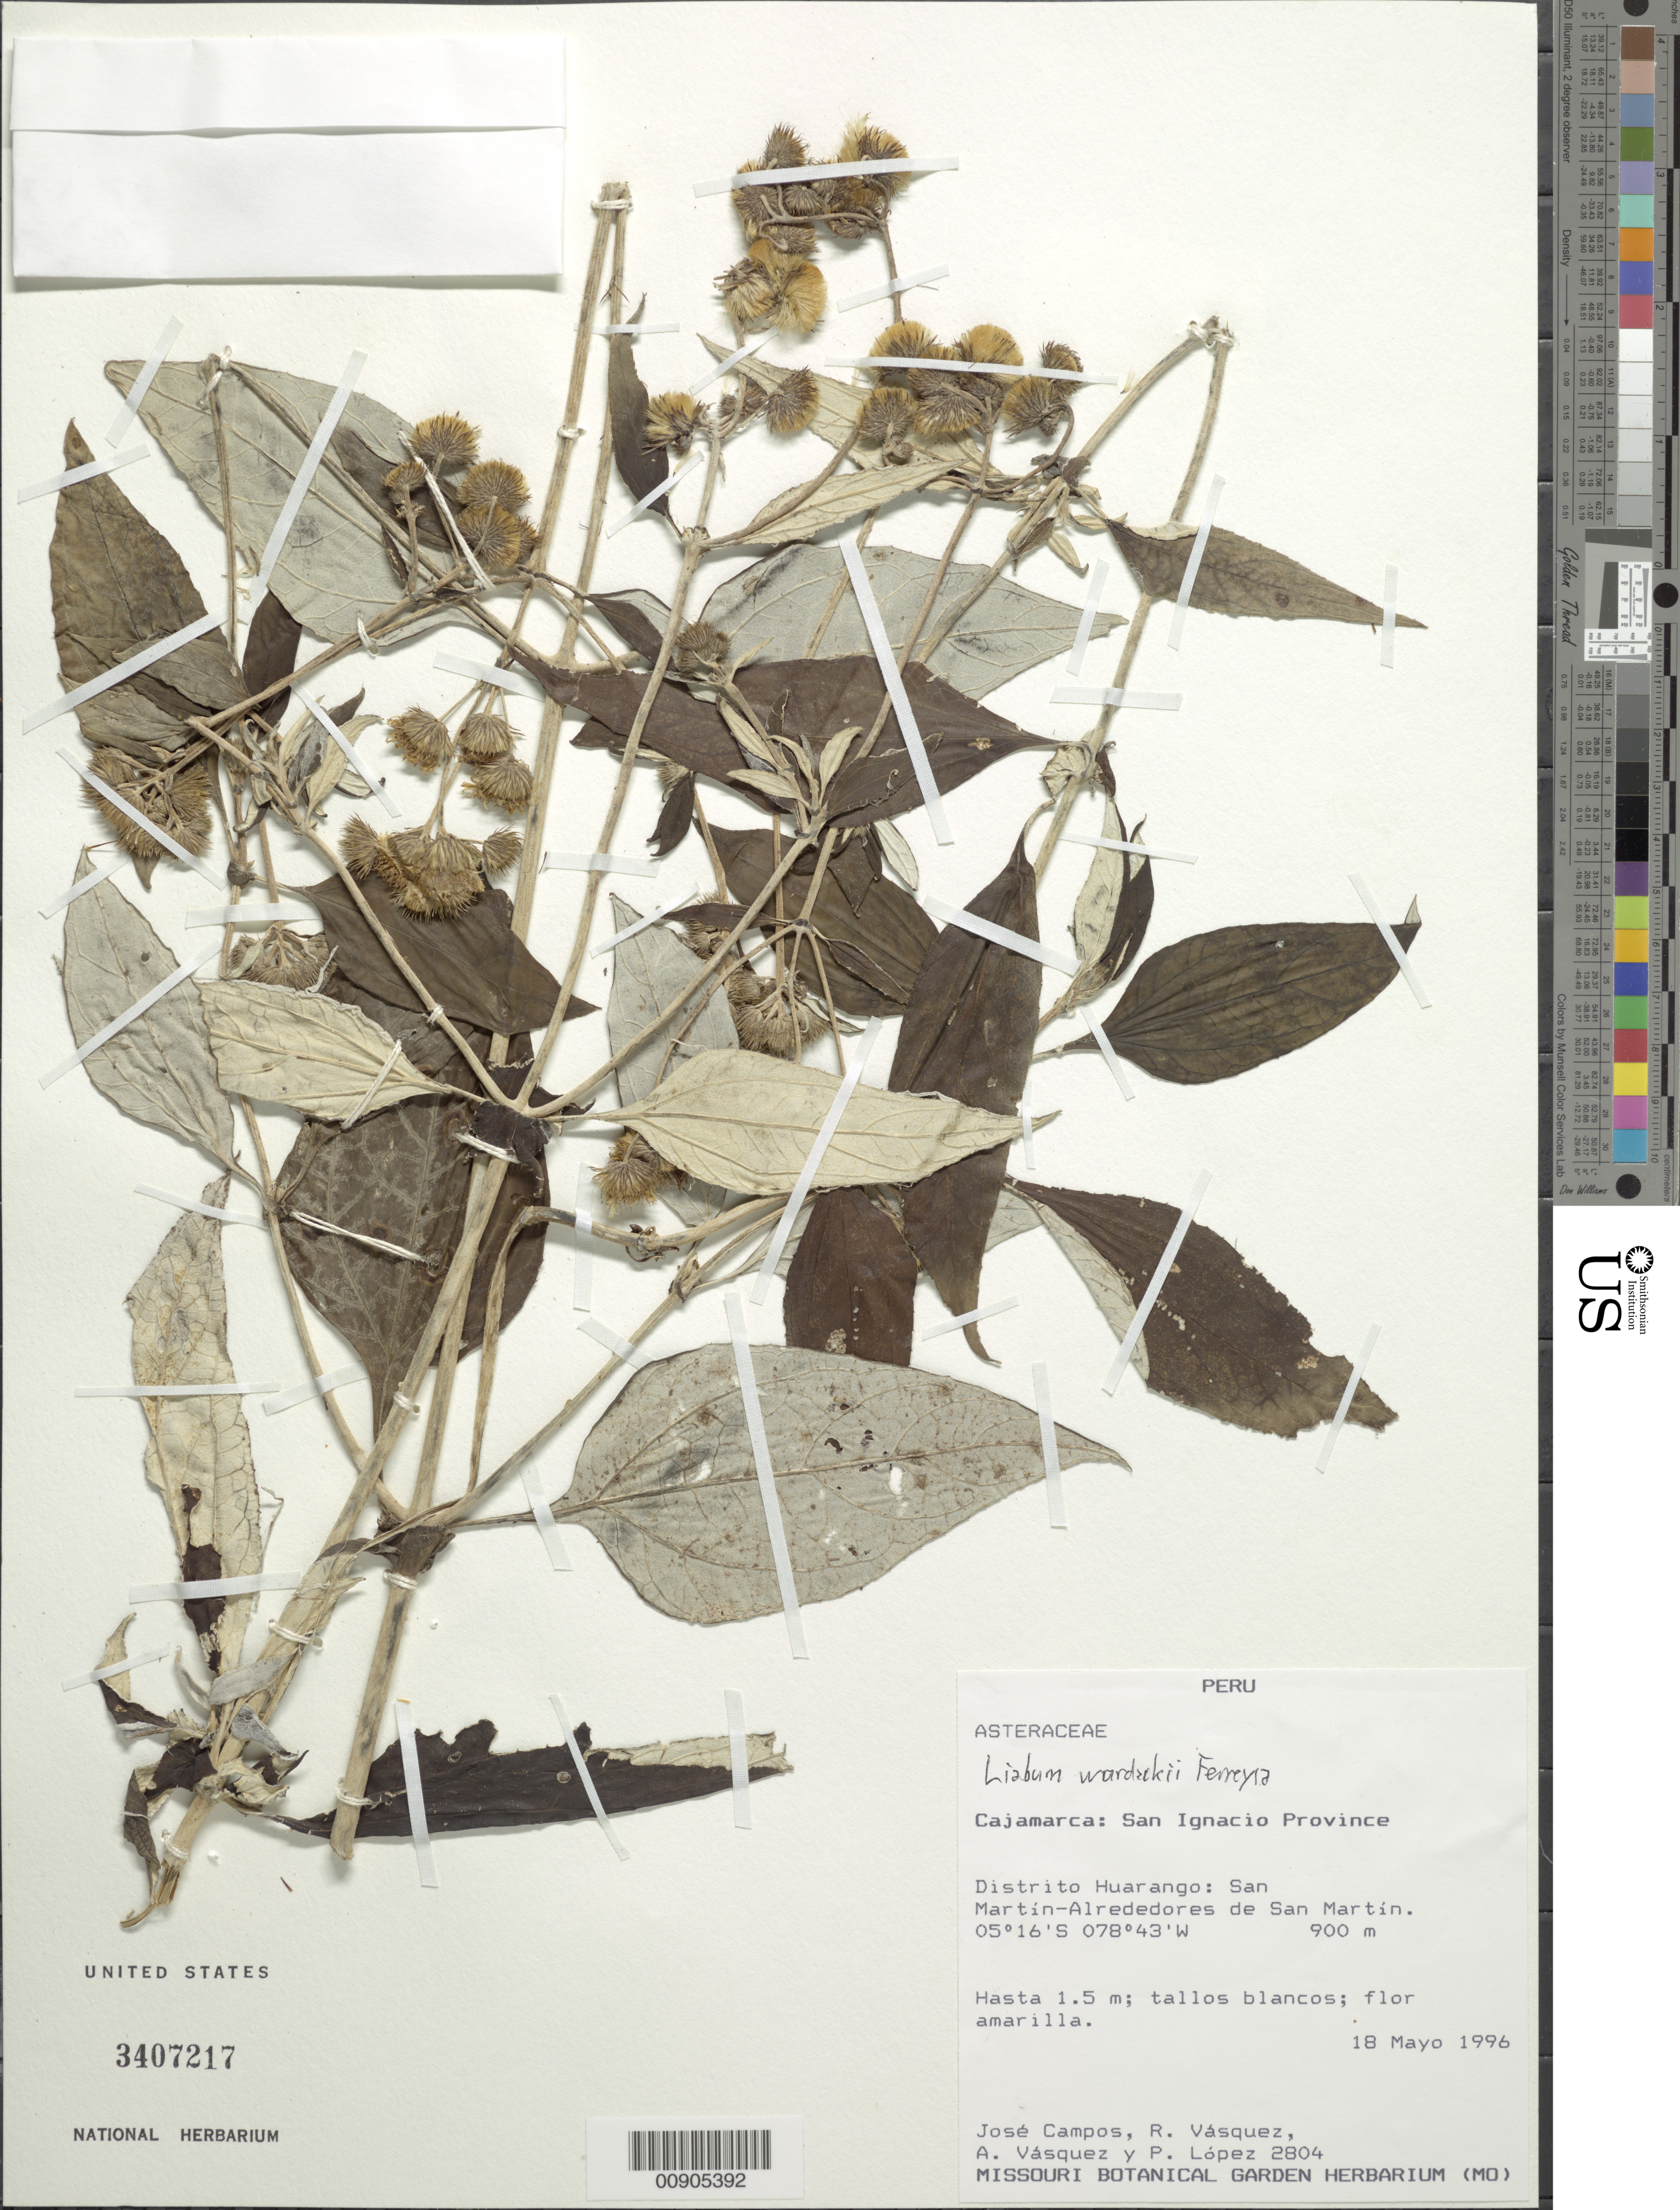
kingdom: Plantae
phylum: Tracheophyta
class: Magnoliopsida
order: Asterales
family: Asteraceae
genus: Liabum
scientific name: Liabum wurdackii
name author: Ferreyra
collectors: J. Campos, R. Vásquez, A. Vasquez & P. Lopez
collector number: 2804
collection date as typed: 18 May 1996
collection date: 1996-05-18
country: Peru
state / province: Cajamarca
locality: Prov. San Ignacio, Dist. Huarango, San Martin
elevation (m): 900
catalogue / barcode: US 3407217